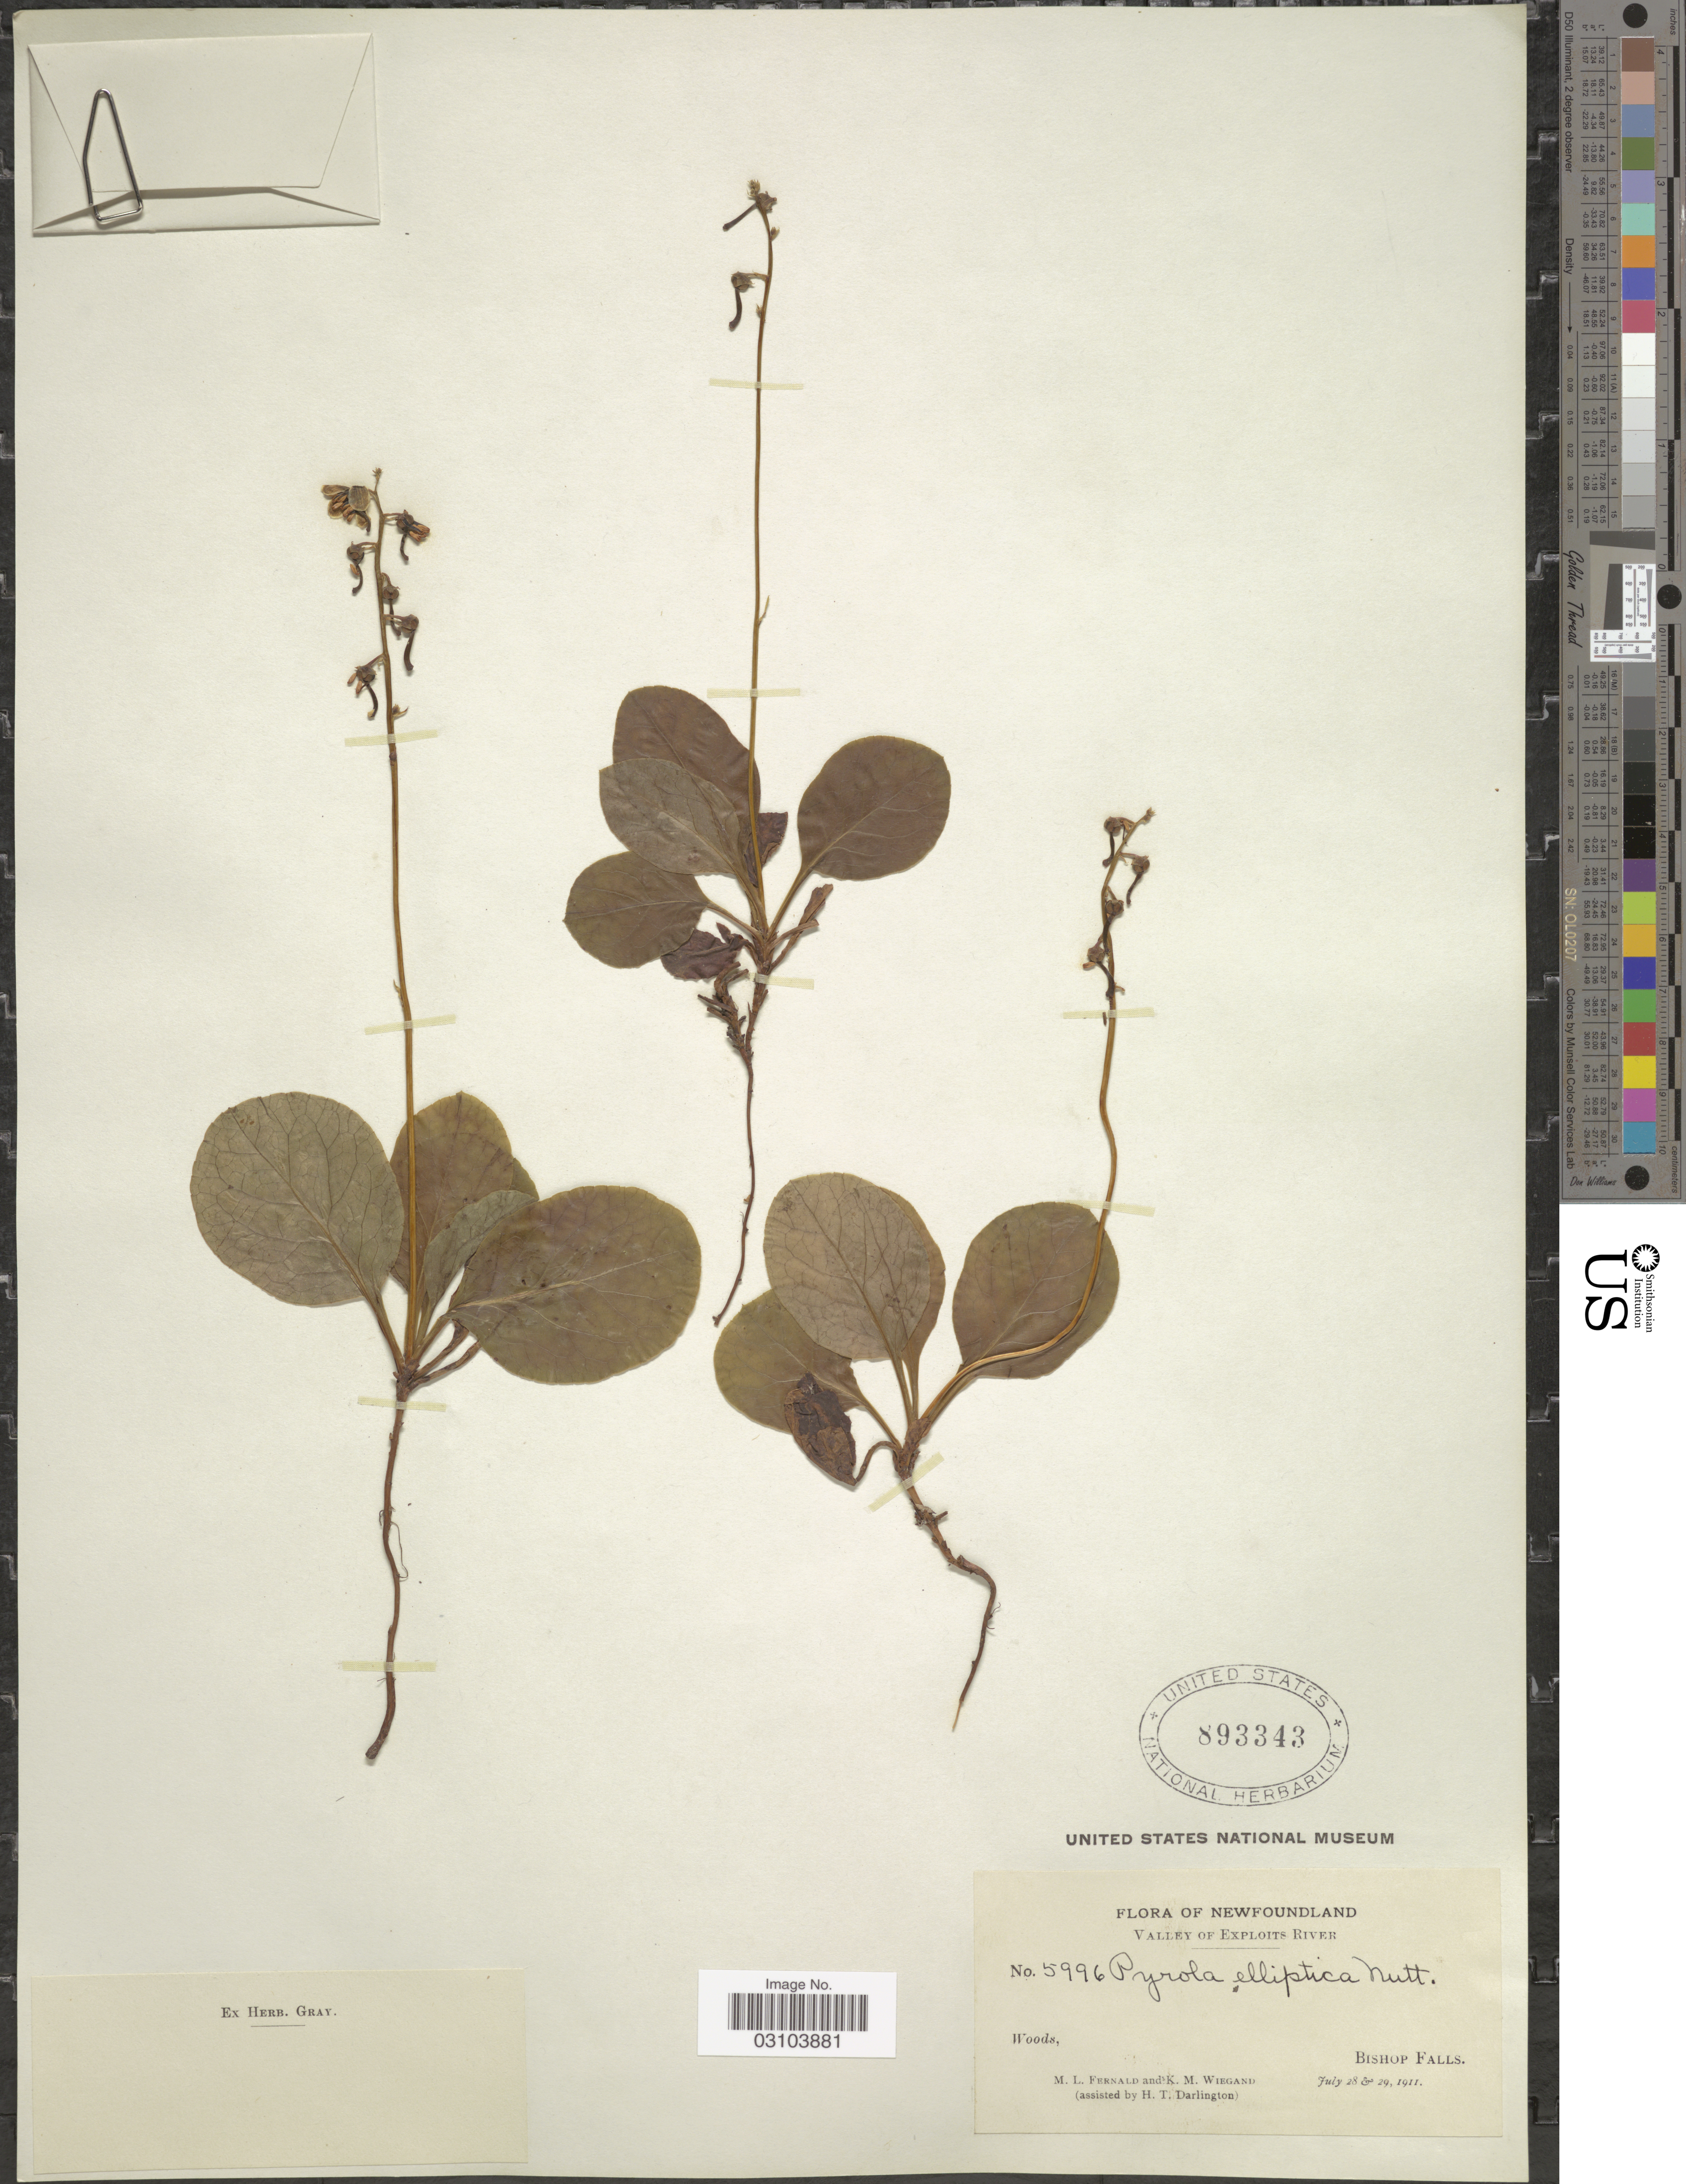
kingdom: Plantae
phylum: Tracheophyta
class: Magnoliopsida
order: Ericales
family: Ericaceae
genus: Pyrola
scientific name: Pyrola elliptica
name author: Nutt.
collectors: M. L. Fernald, K. M. Wiegand & H. Darlington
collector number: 5996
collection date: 1911-07-28/1911-07-29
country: Canada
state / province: Newfoundland and Labrador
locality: Valley of Exploits River. Bishop Falls.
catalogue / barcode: US 893343